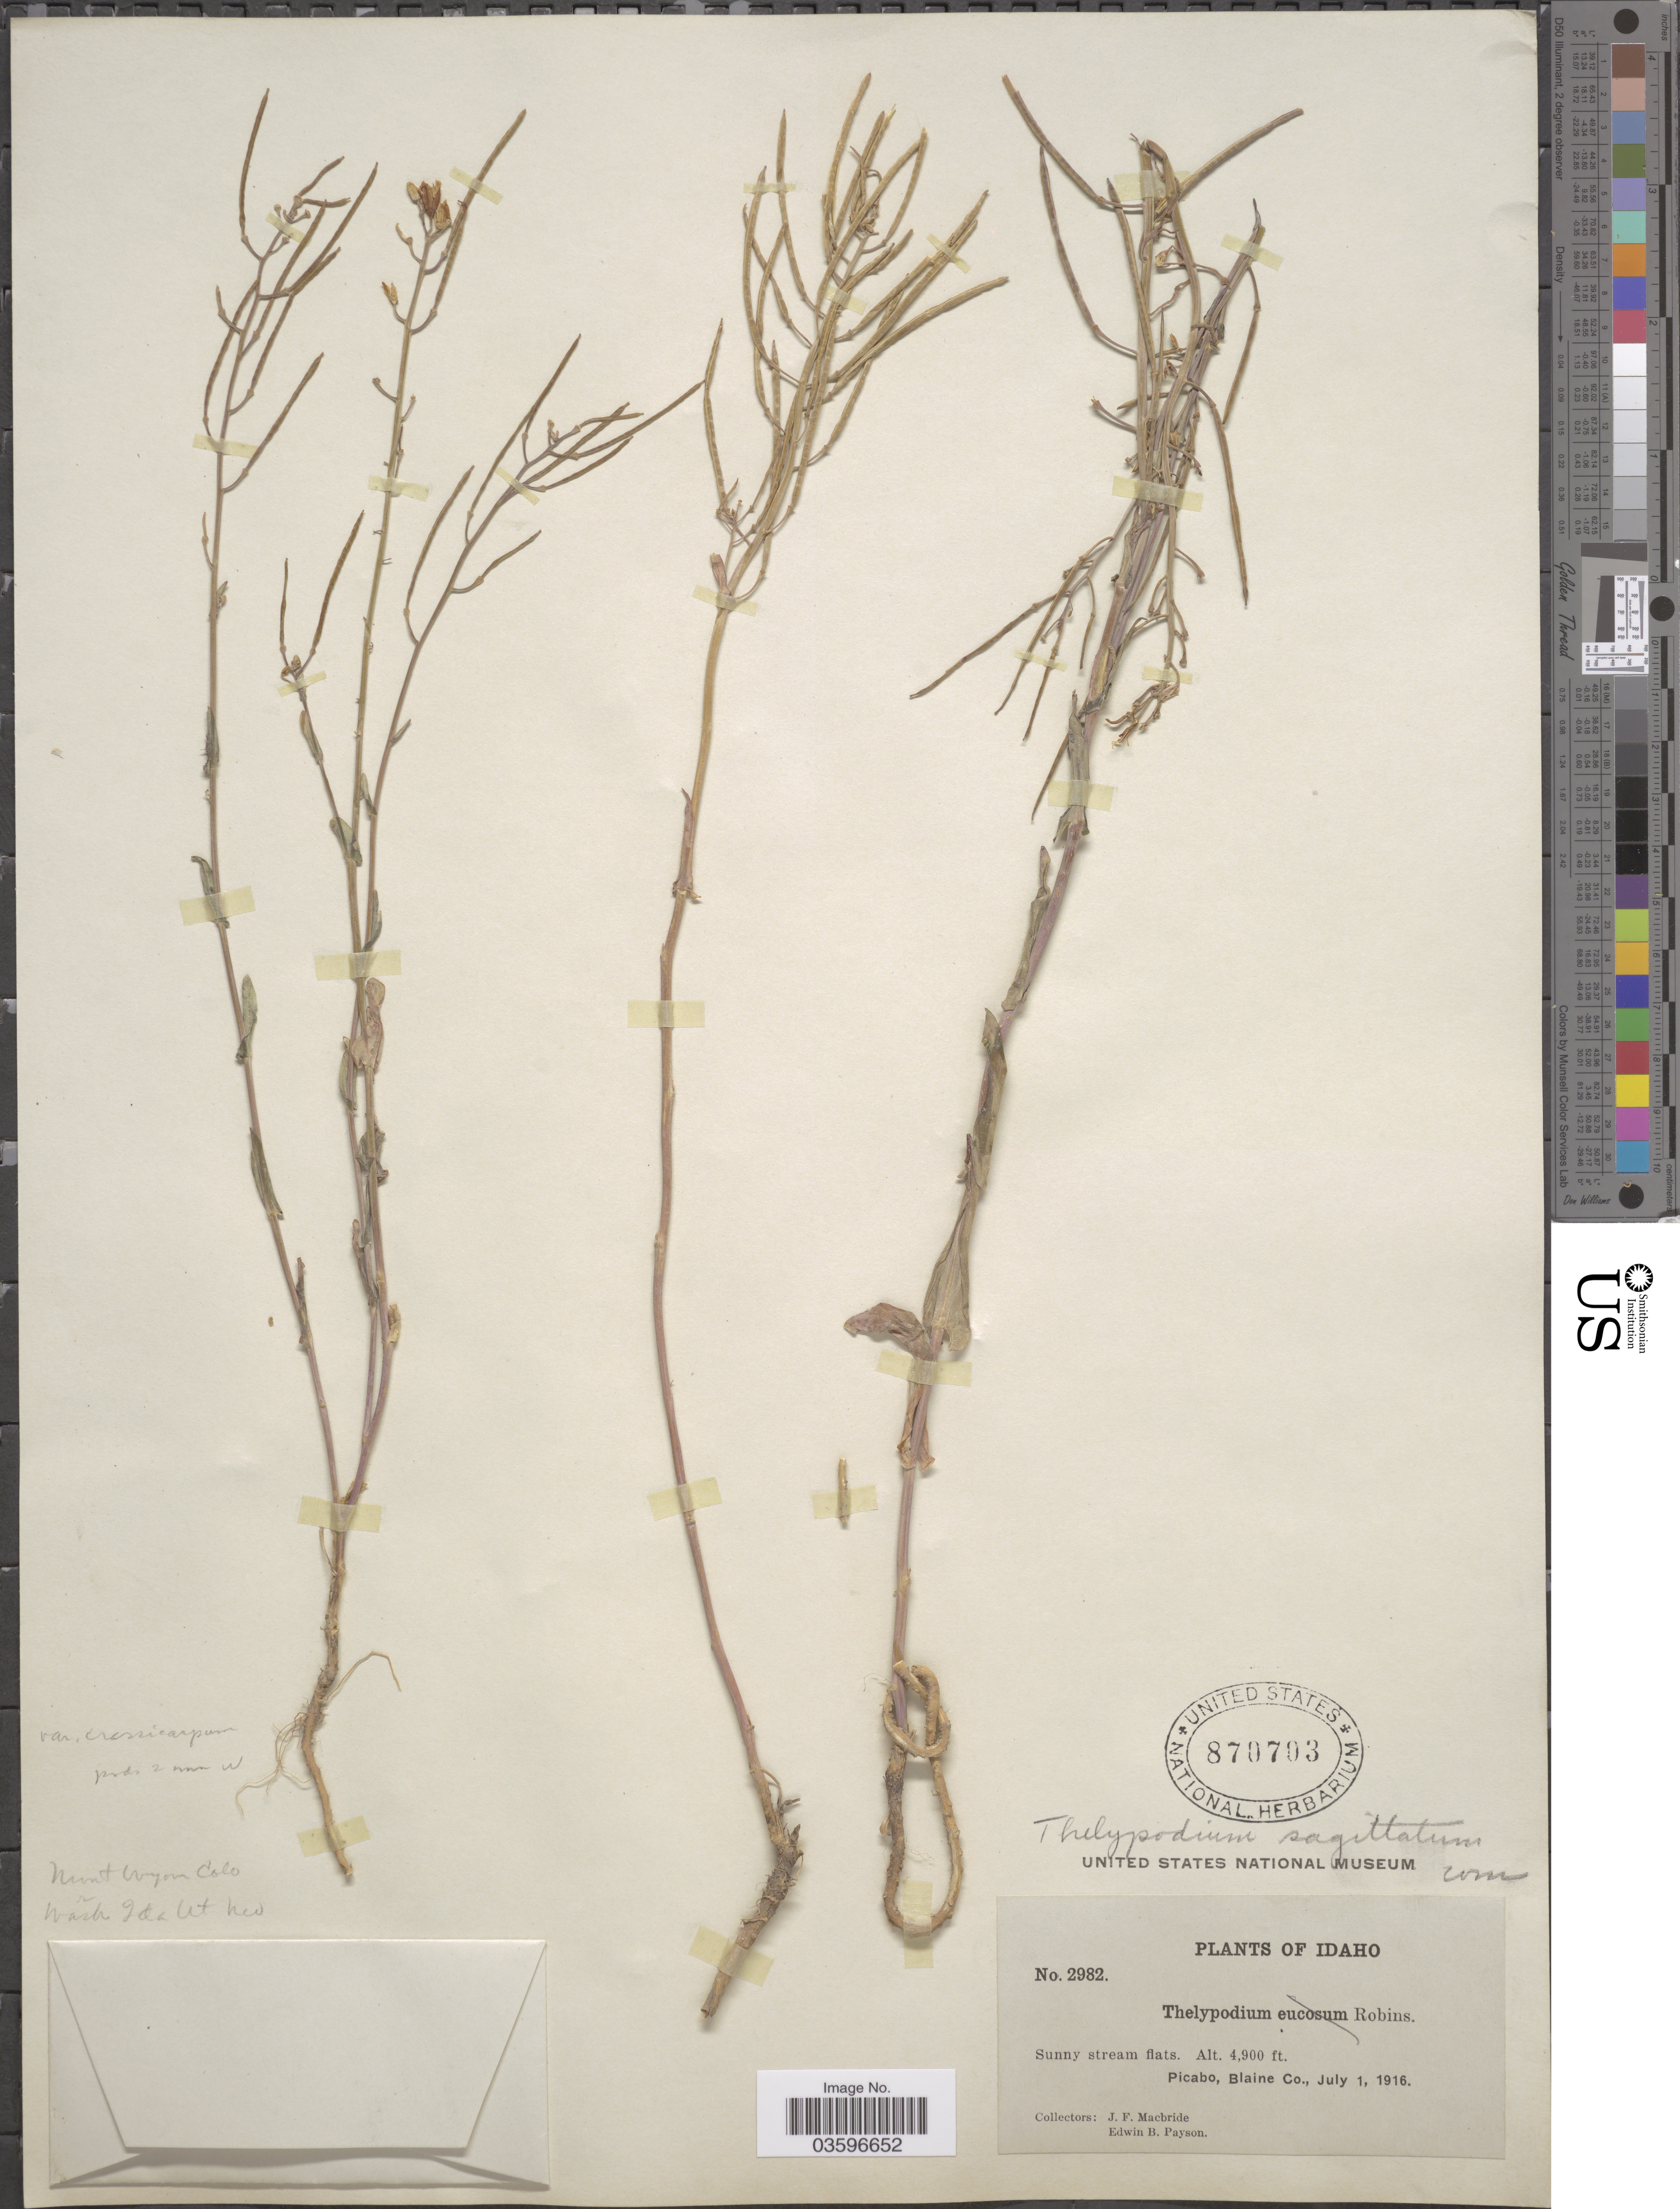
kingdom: Plantae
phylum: Tracheophyta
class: Magnoliopsida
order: Brassicales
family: Brassicaceae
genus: Thelypodium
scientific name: Thelypodium sagittatum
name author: (Nutt.) Endl.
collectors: J. F. Macbride & E. B. Payson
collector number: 2982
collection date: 1916-07-01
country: United States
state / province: Idaho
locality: Sunny stream flats. Picabo, Blaine Co.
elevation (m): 1494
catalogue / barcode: US 870703